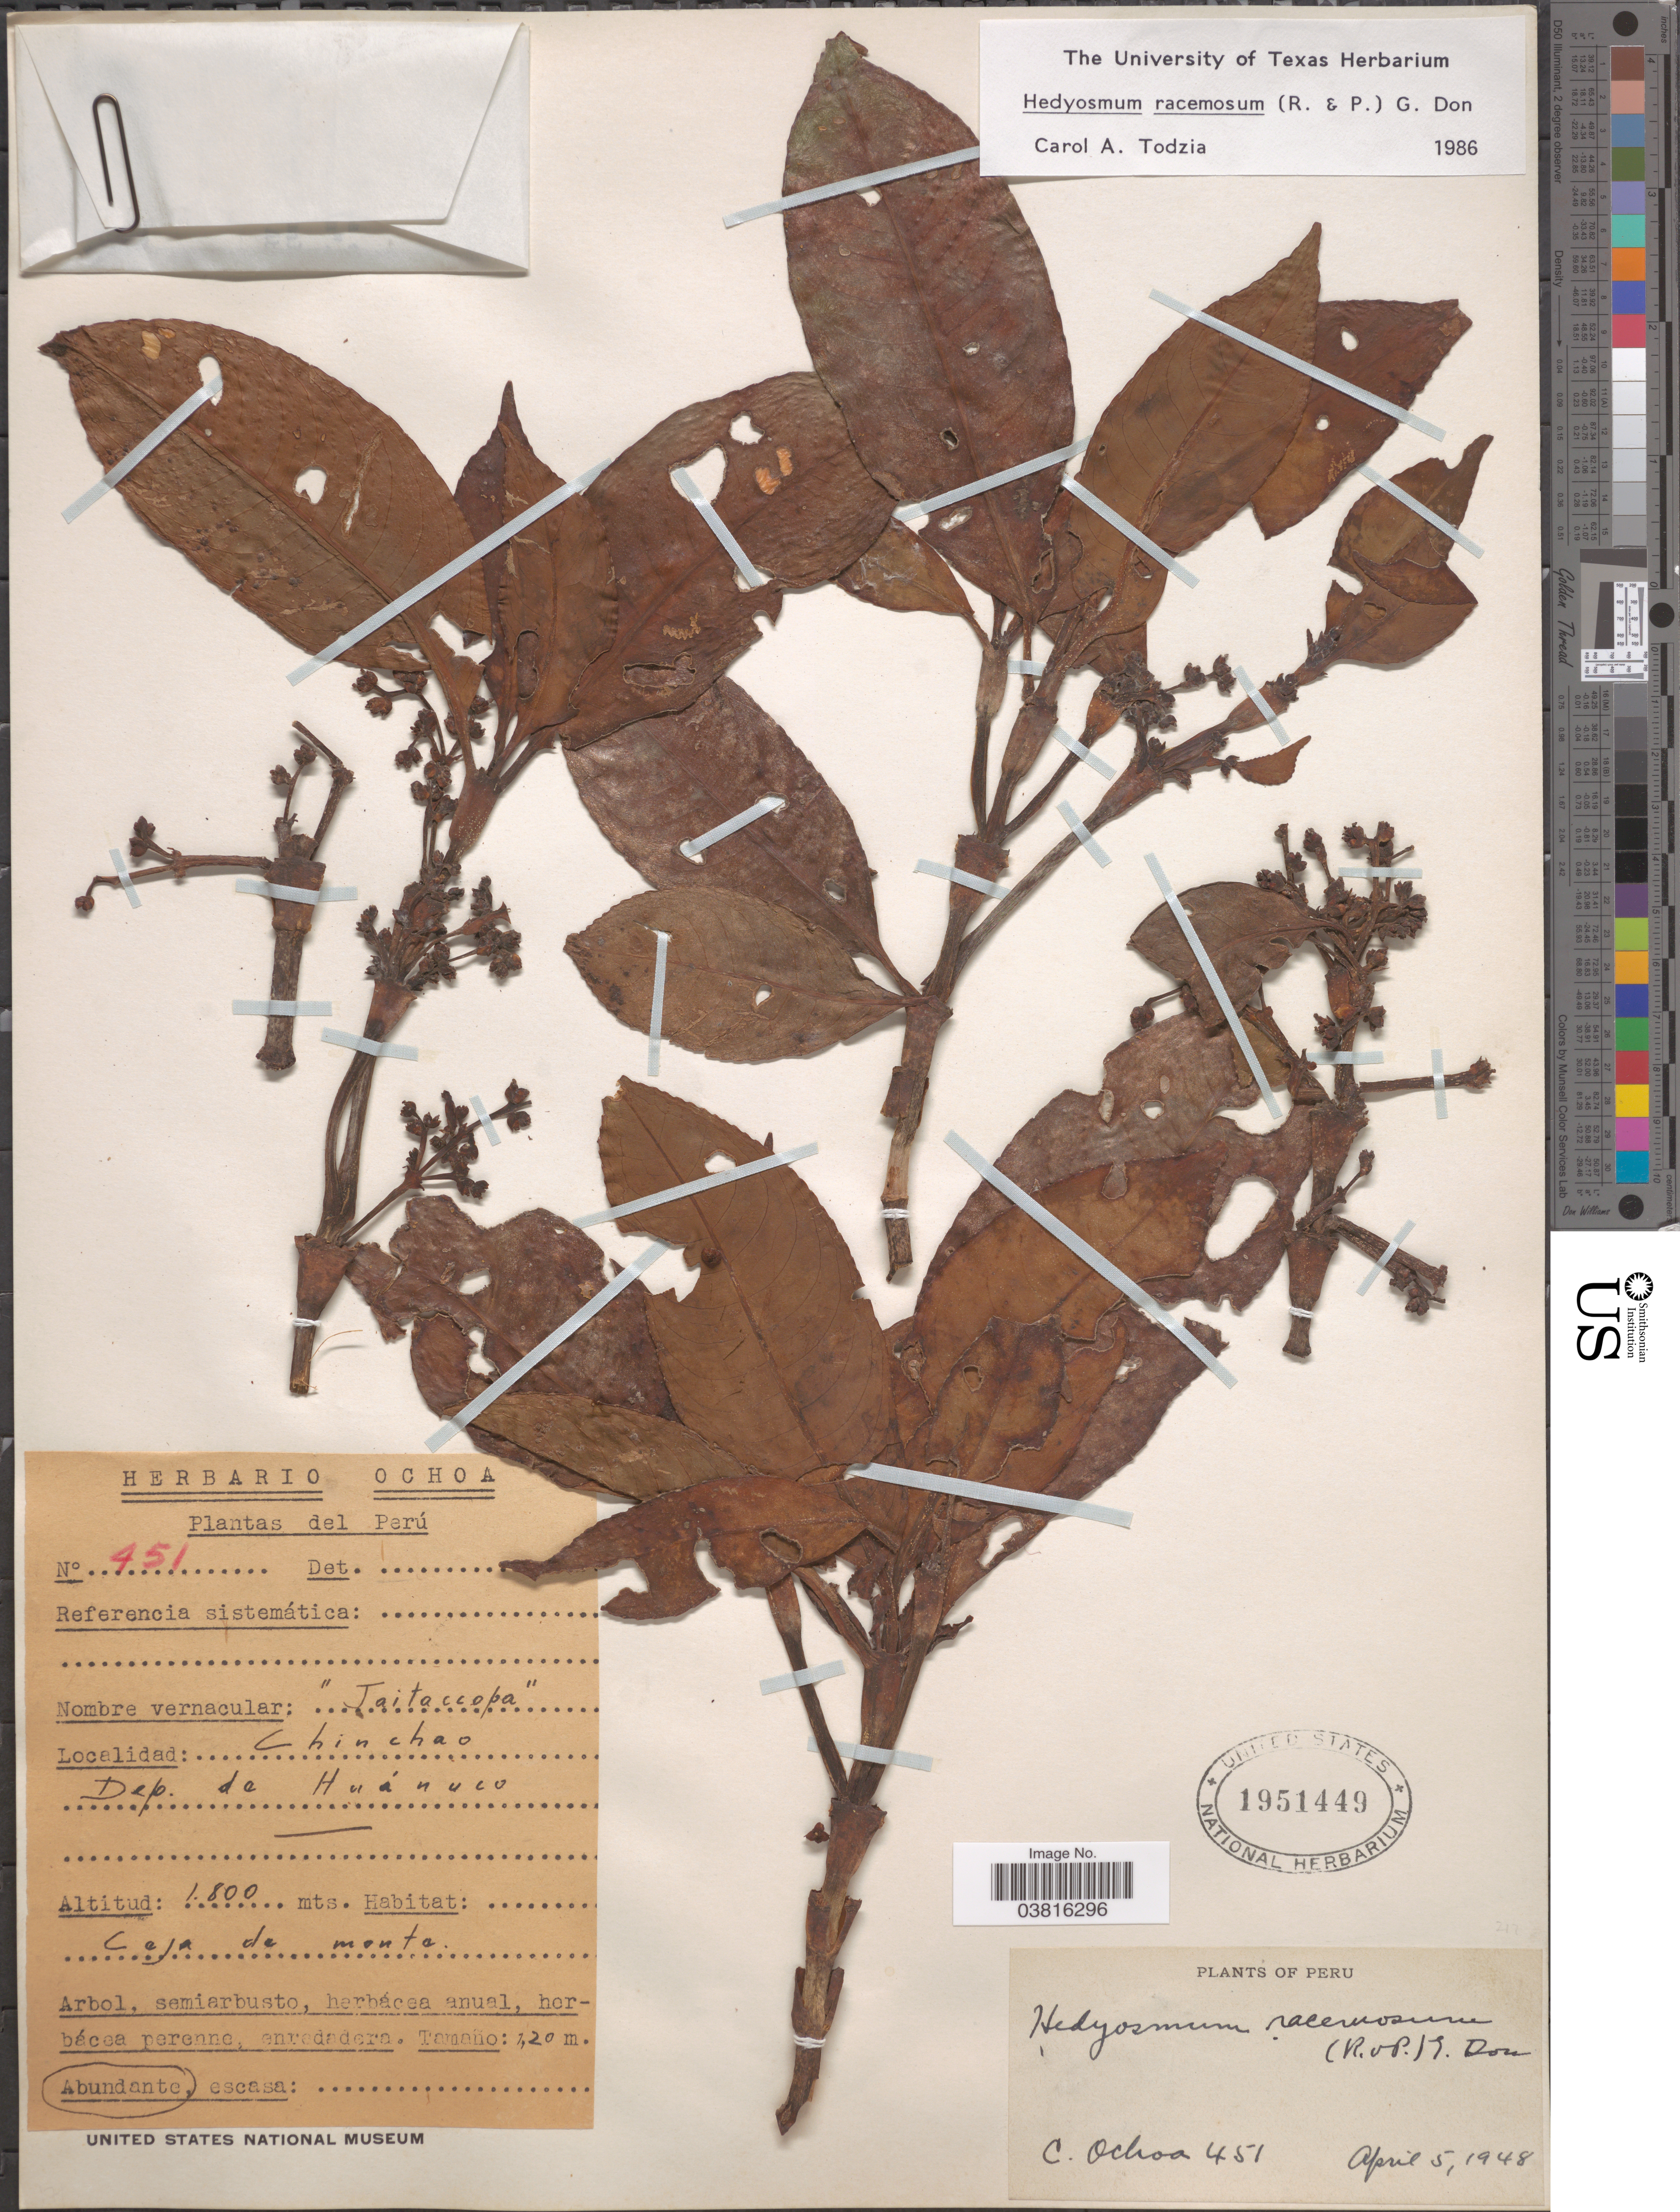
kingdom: Plantae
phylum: Tracheophyta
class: Magnoliopsida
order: Chloranthales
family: Chloranthaceae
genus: Hedyosmum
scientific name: Hedyosmum racemosum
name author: (Ruiz & Pav.) G. Don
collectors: C. Ochoa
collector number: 451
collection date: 1948-04-05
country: Peru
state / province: Huánuco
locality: Chinchao. Dep. de Huánuco.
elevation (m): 1800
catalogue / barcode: US 1951449